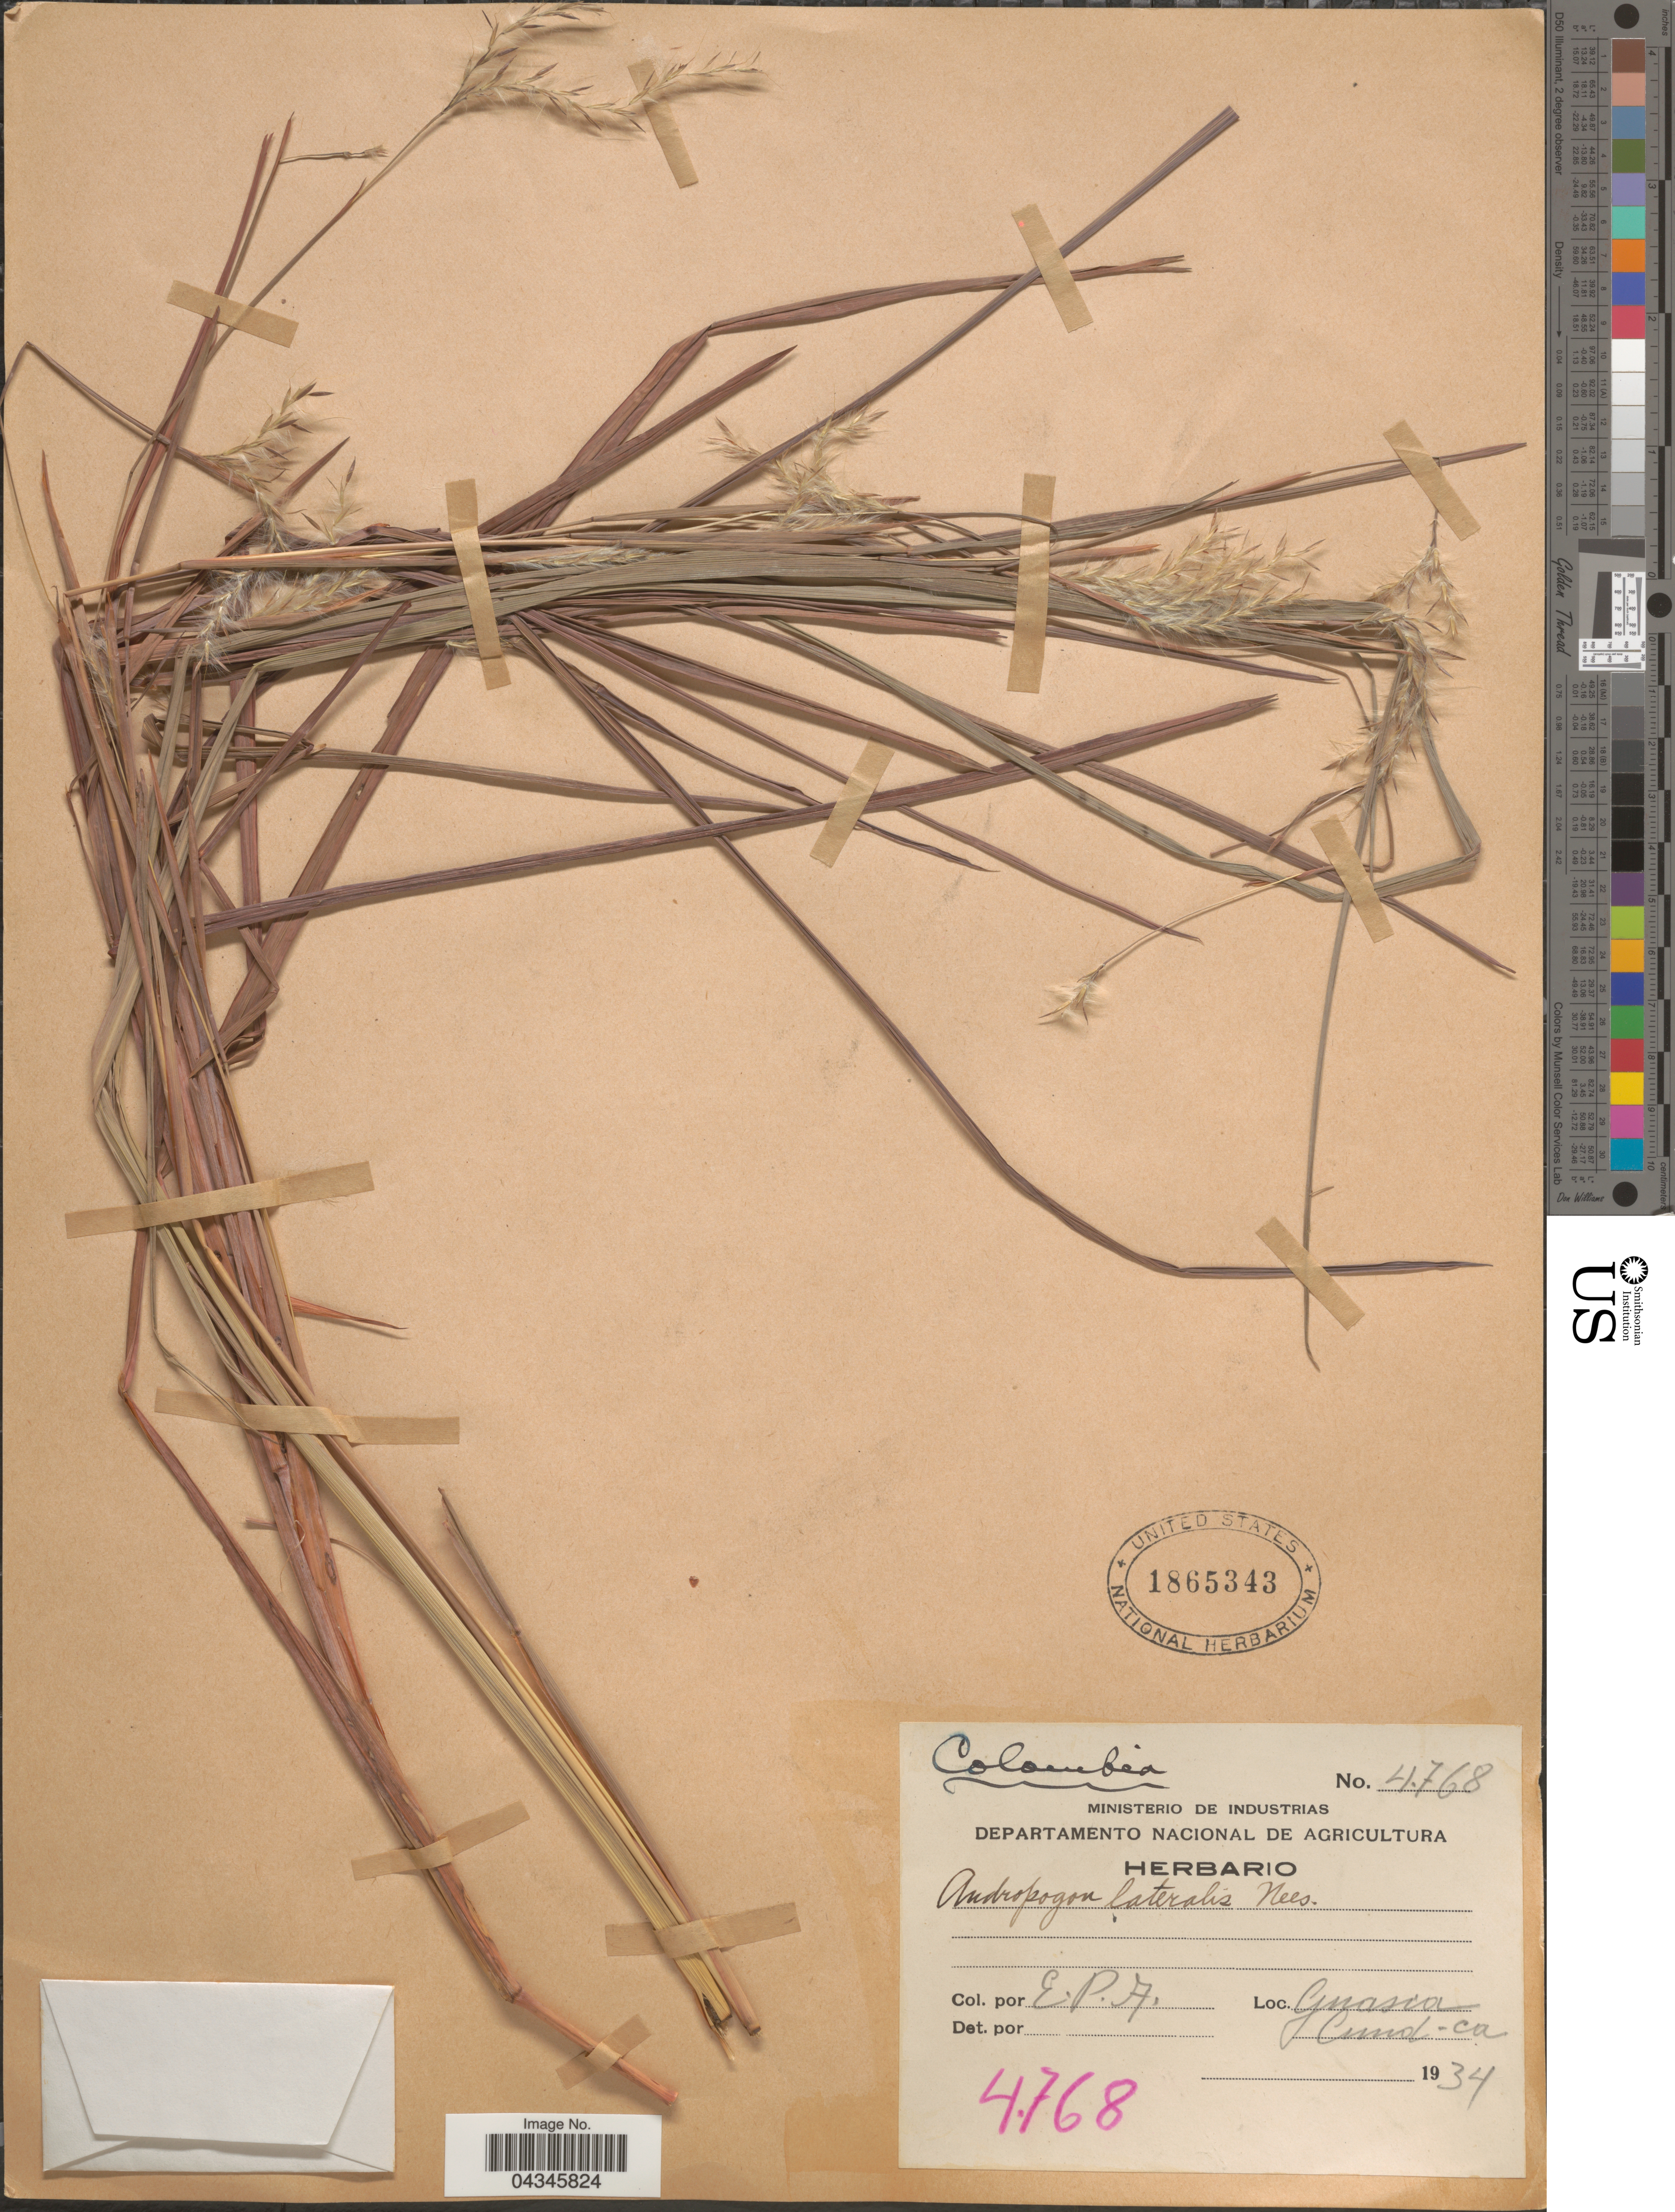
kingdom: Plantae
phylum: Tracheophyta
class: Liliopsida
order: Poales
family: Poaceae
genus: Andropogon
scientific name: Andropogon lateralis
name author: Nees in Mart.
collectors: E. Pérez Arbeláez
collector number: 4768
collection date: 1934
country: Colombia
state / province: Cundinamarca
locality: Guasca.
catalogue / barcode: US 1865343